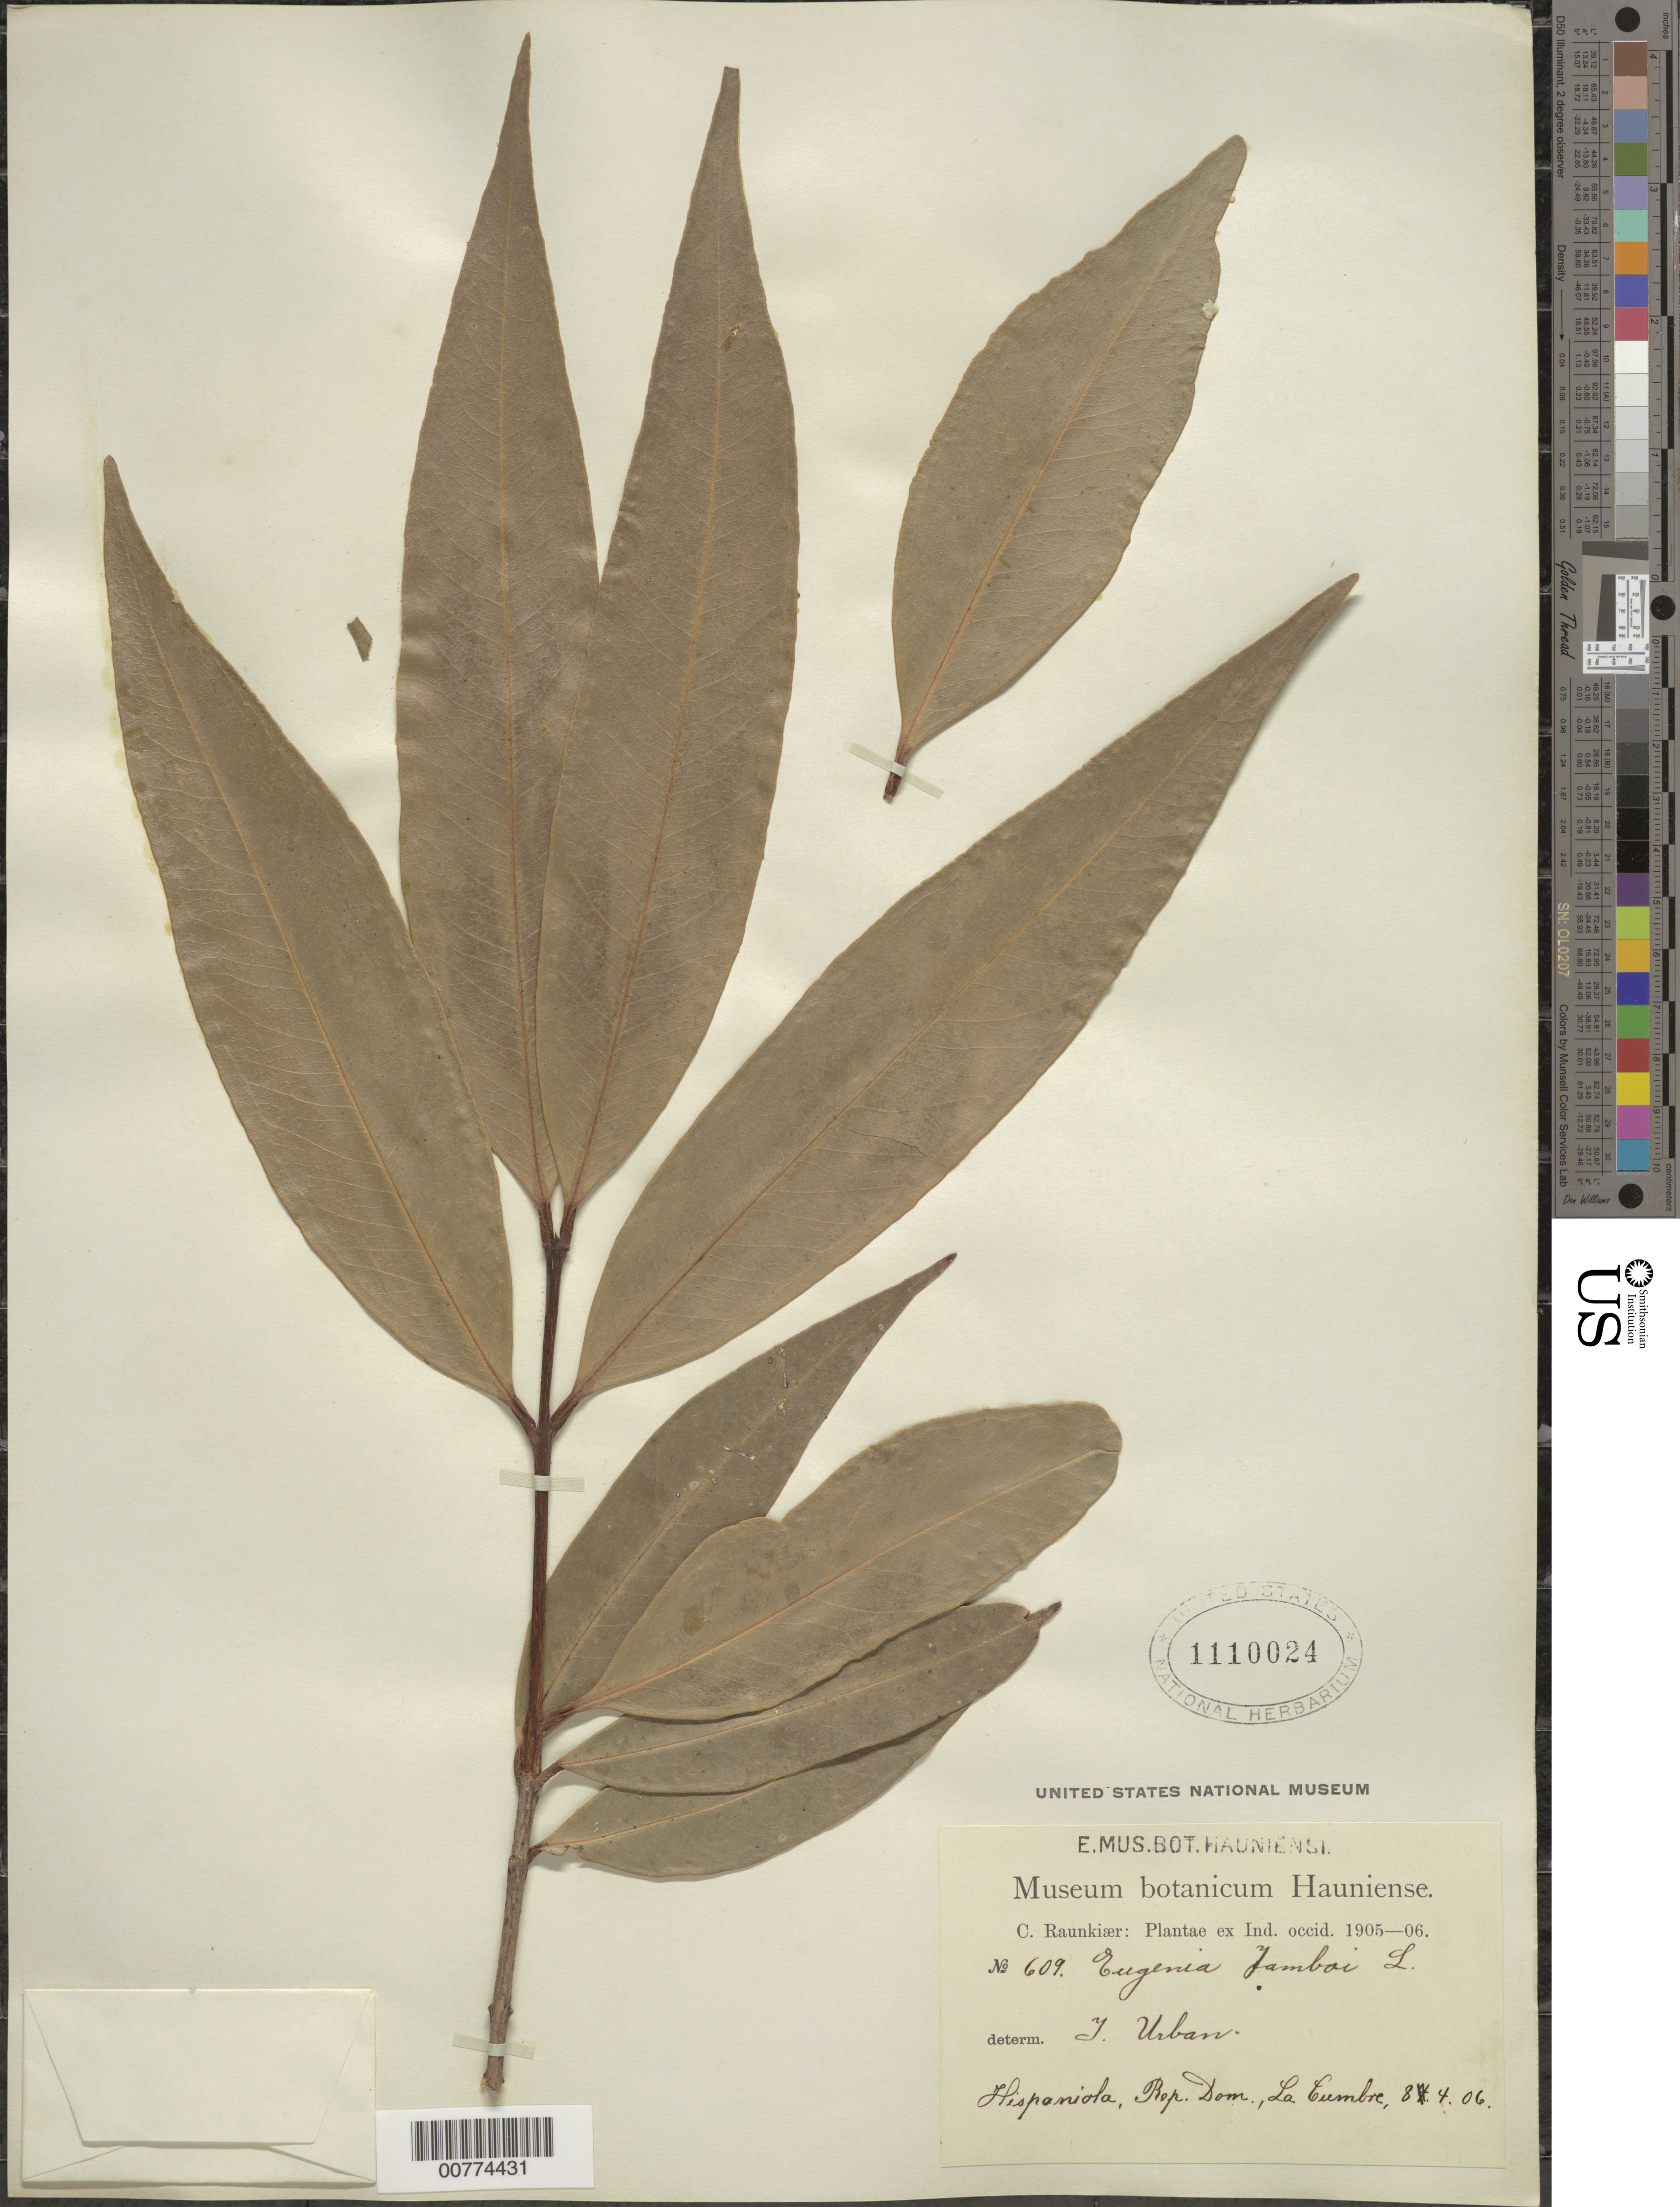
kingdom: Plantae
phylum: Tracheophyta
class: Magnoliopsida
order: Myrtales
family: Myrtaceae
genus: Syzygium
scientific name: Syzygium jambos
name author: (L.) Alston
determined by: Strong, Mark T., (BOT), Smithsonian Institution - National Museum of Natural History (UNITED STATES)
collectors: C. C. Raunkiaer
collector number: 609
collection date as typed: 08 Apr 1906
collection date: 1906-04-08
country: Dominican Republic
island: Hispaniola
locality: La Cumbre.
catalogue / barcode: US 1110024